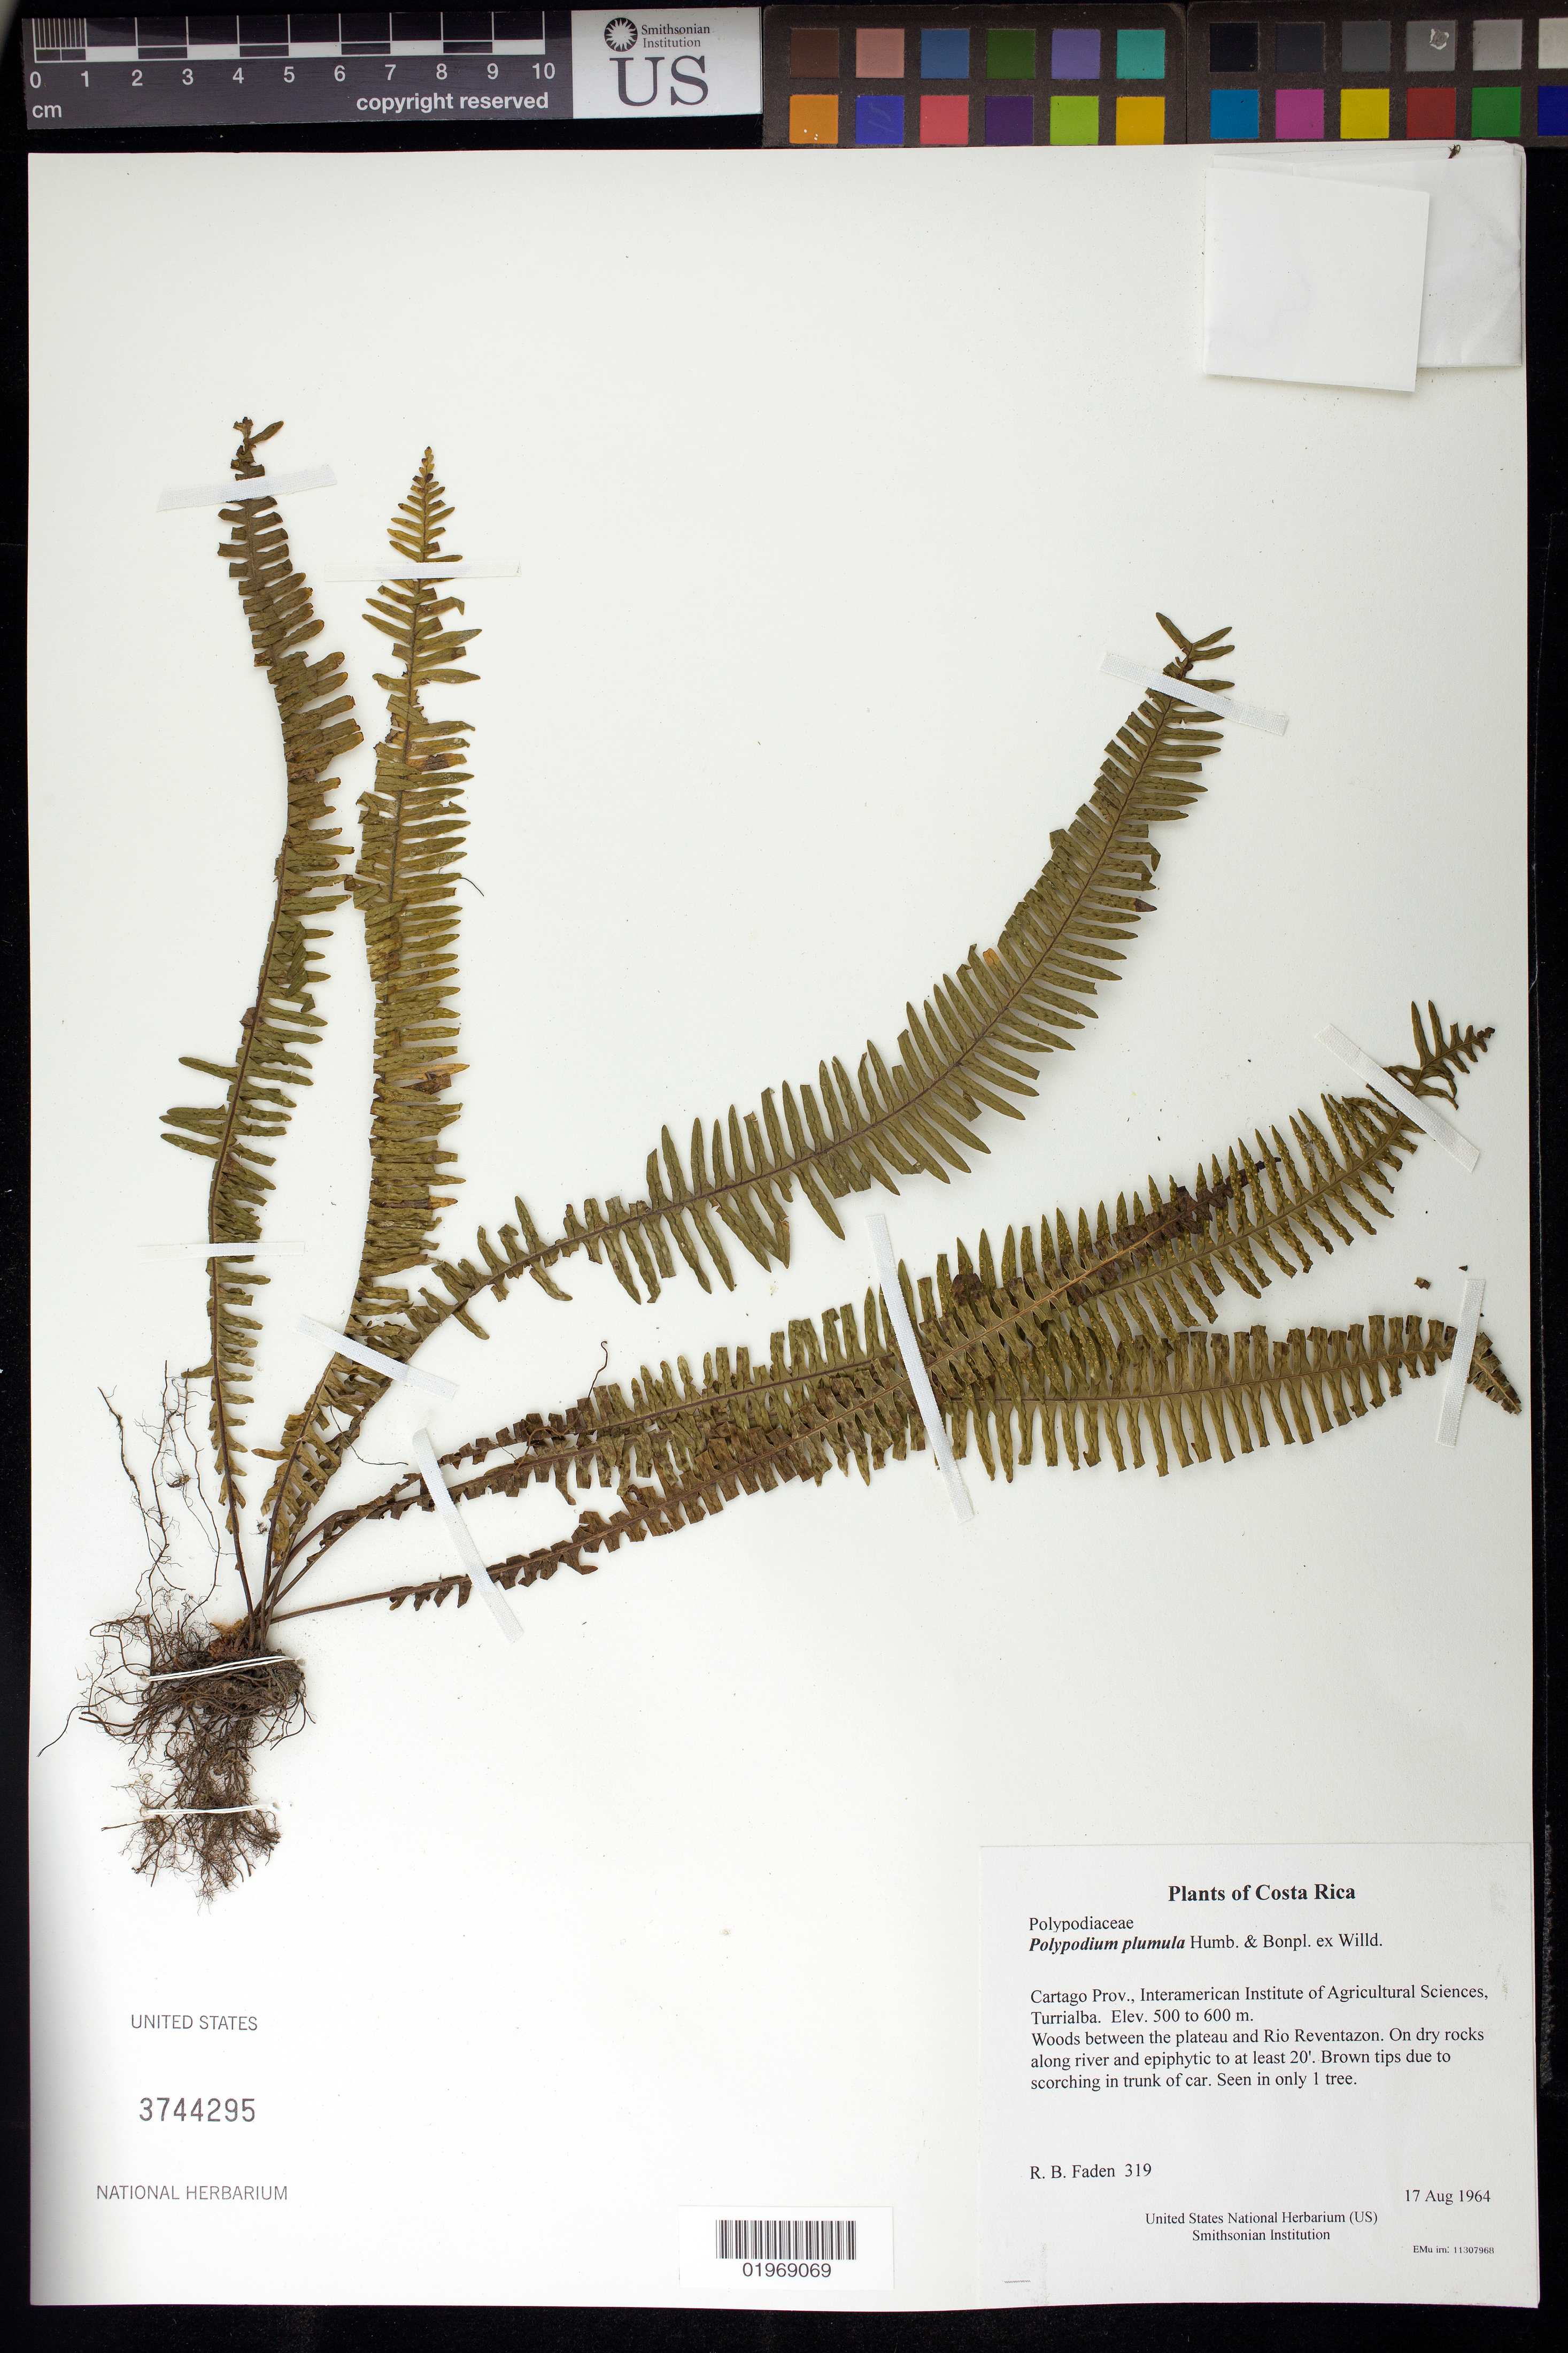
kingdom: Plantae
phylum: Tracheophyta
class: Polypodiopsida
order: Polypodiales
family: Polypodiaceae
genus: Polypodium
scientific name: Polypodium plumula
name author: Humb. & Bonpl. ex Willd.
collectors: R. B. Faden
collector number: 319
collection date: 1964-08-17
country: Costa Rica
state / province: Cartago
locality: Interamerican Institute of Agricultural Sciences, Turrialba. Woods between plateau and Rio Reventazon.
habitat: On dry rocks along river.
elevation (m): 500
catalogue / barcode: US 3744295